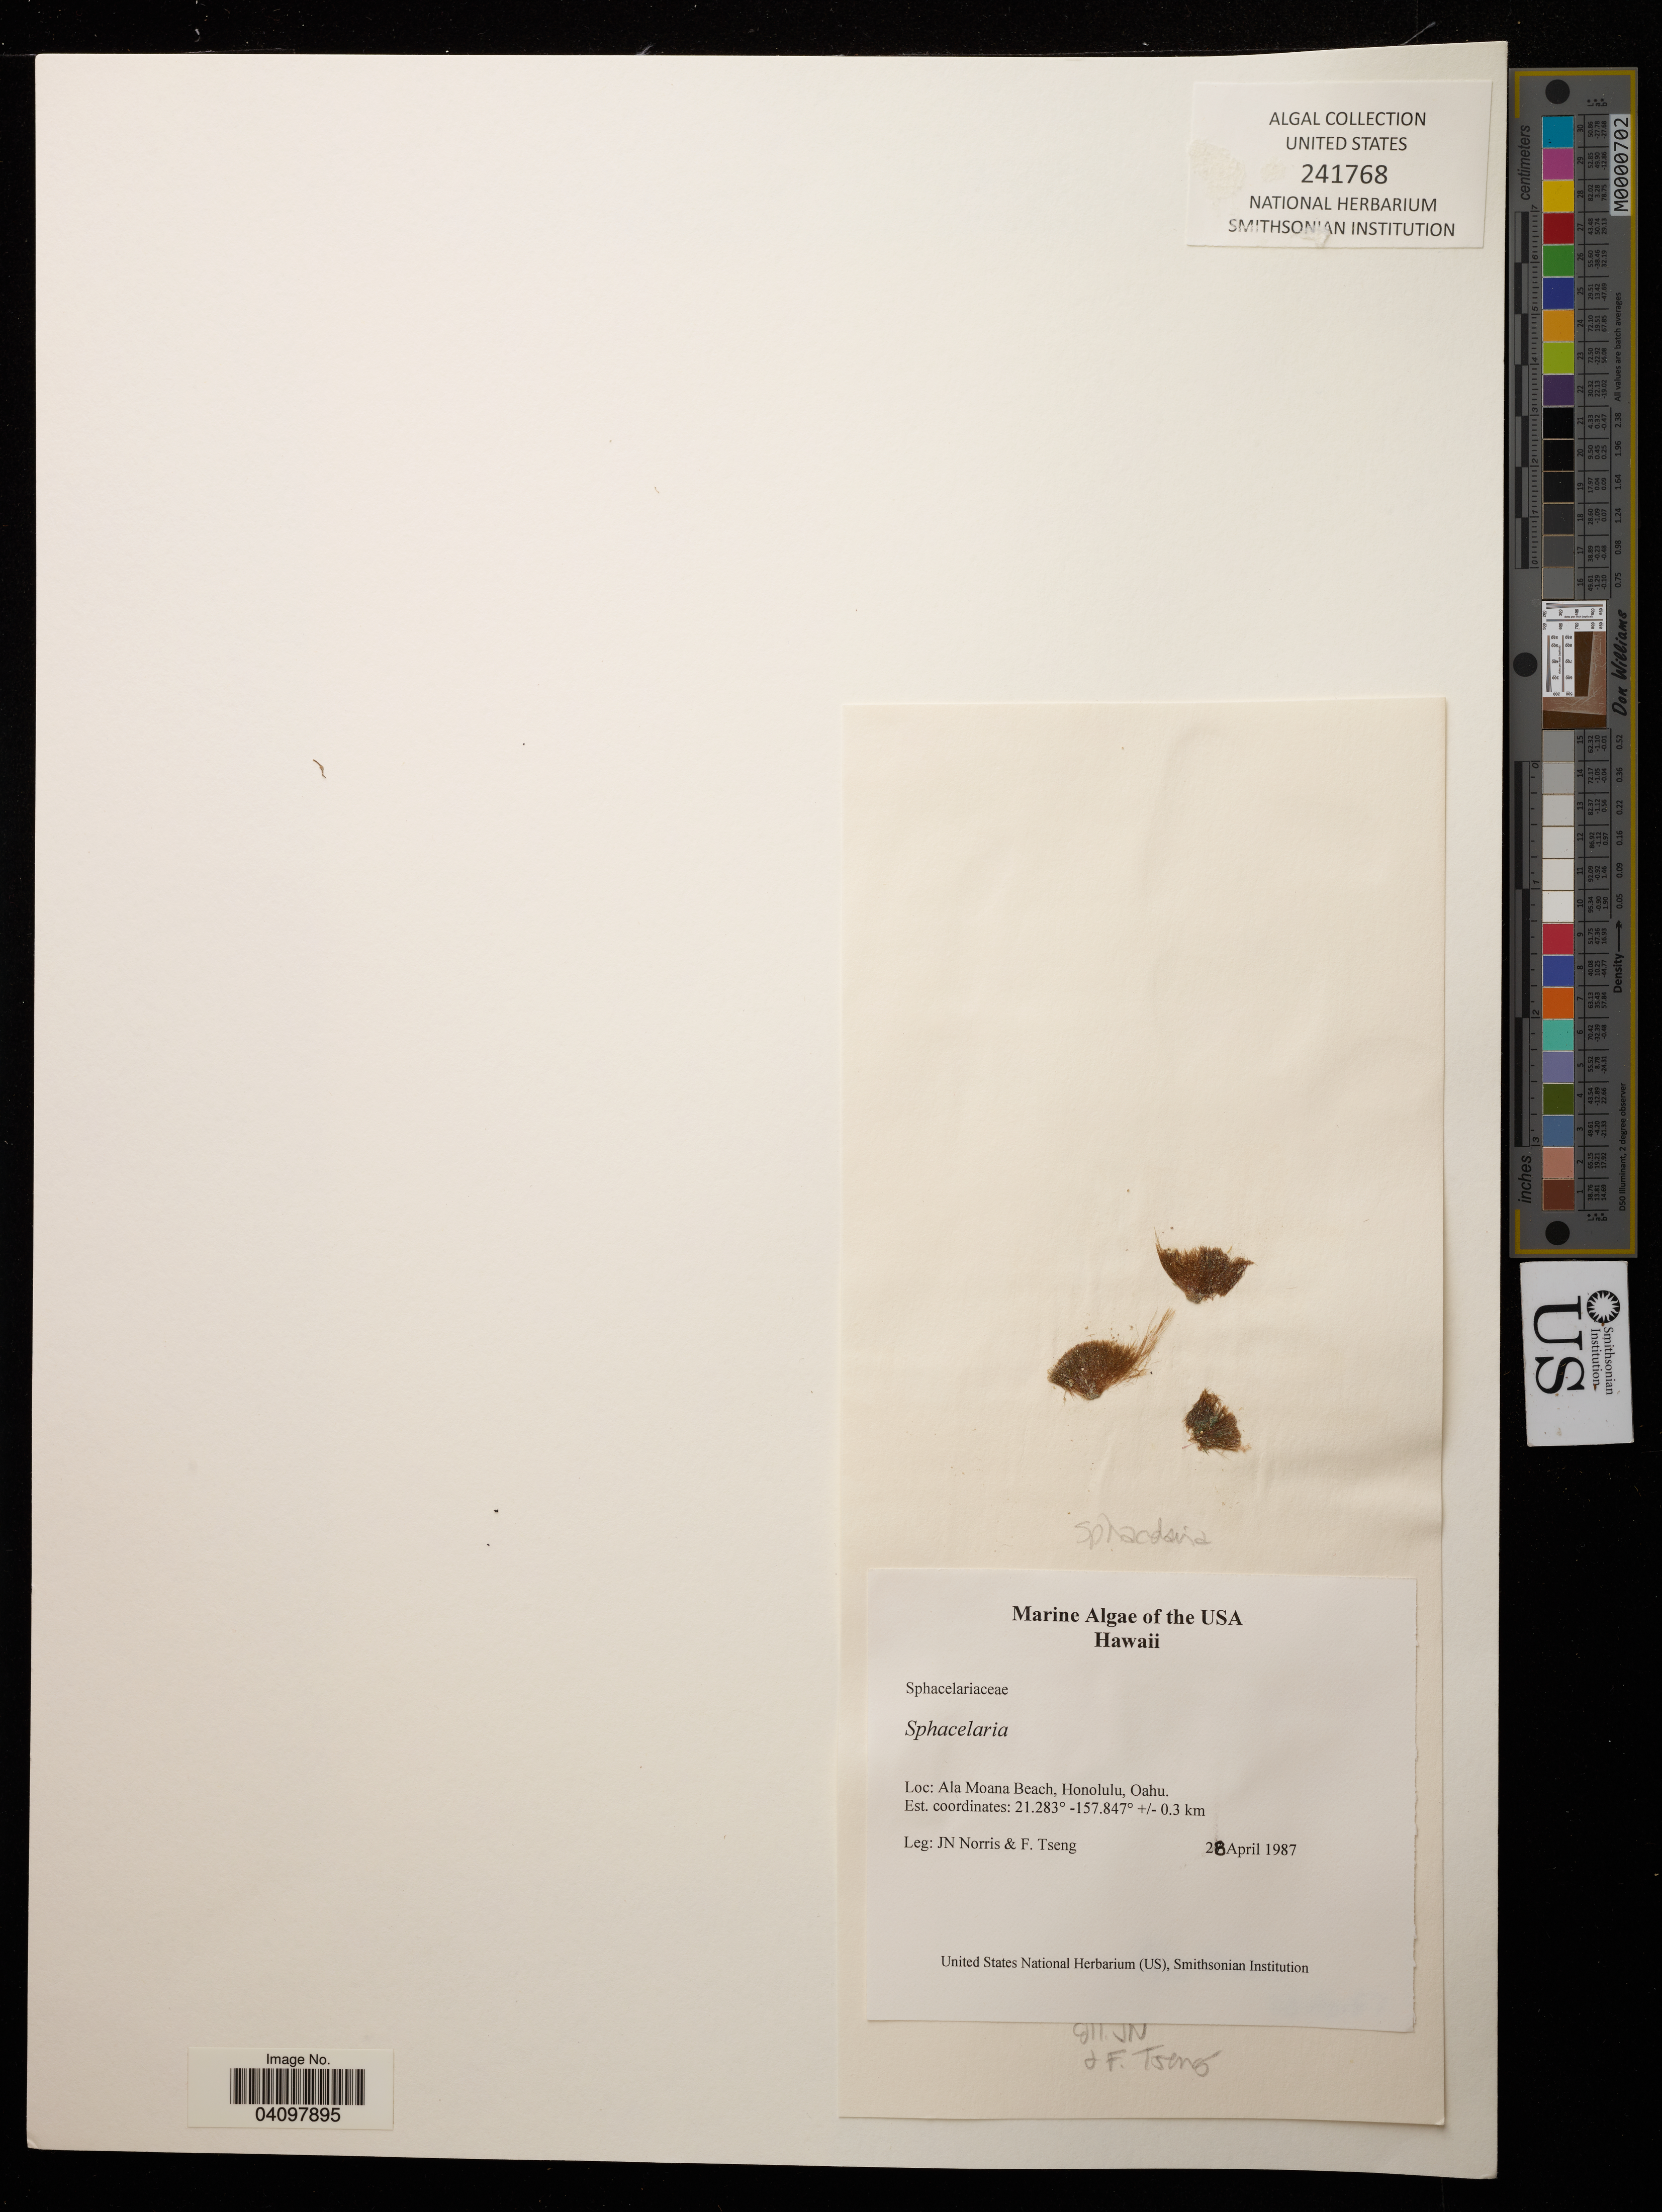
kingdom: Chromista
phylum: Ochrophyta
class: Phaeophyceae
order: Sphacelariales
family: Sphacelariaceae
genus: Sphacelaria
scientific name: Sphacelaria sp.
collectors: J. Norris & F. Tseng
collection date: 1987-04-28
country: United States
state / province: Hawaii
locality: Ala Moana Beach, Honolulu, Oahu. +/- 0.3 km.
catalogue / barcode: US 241768